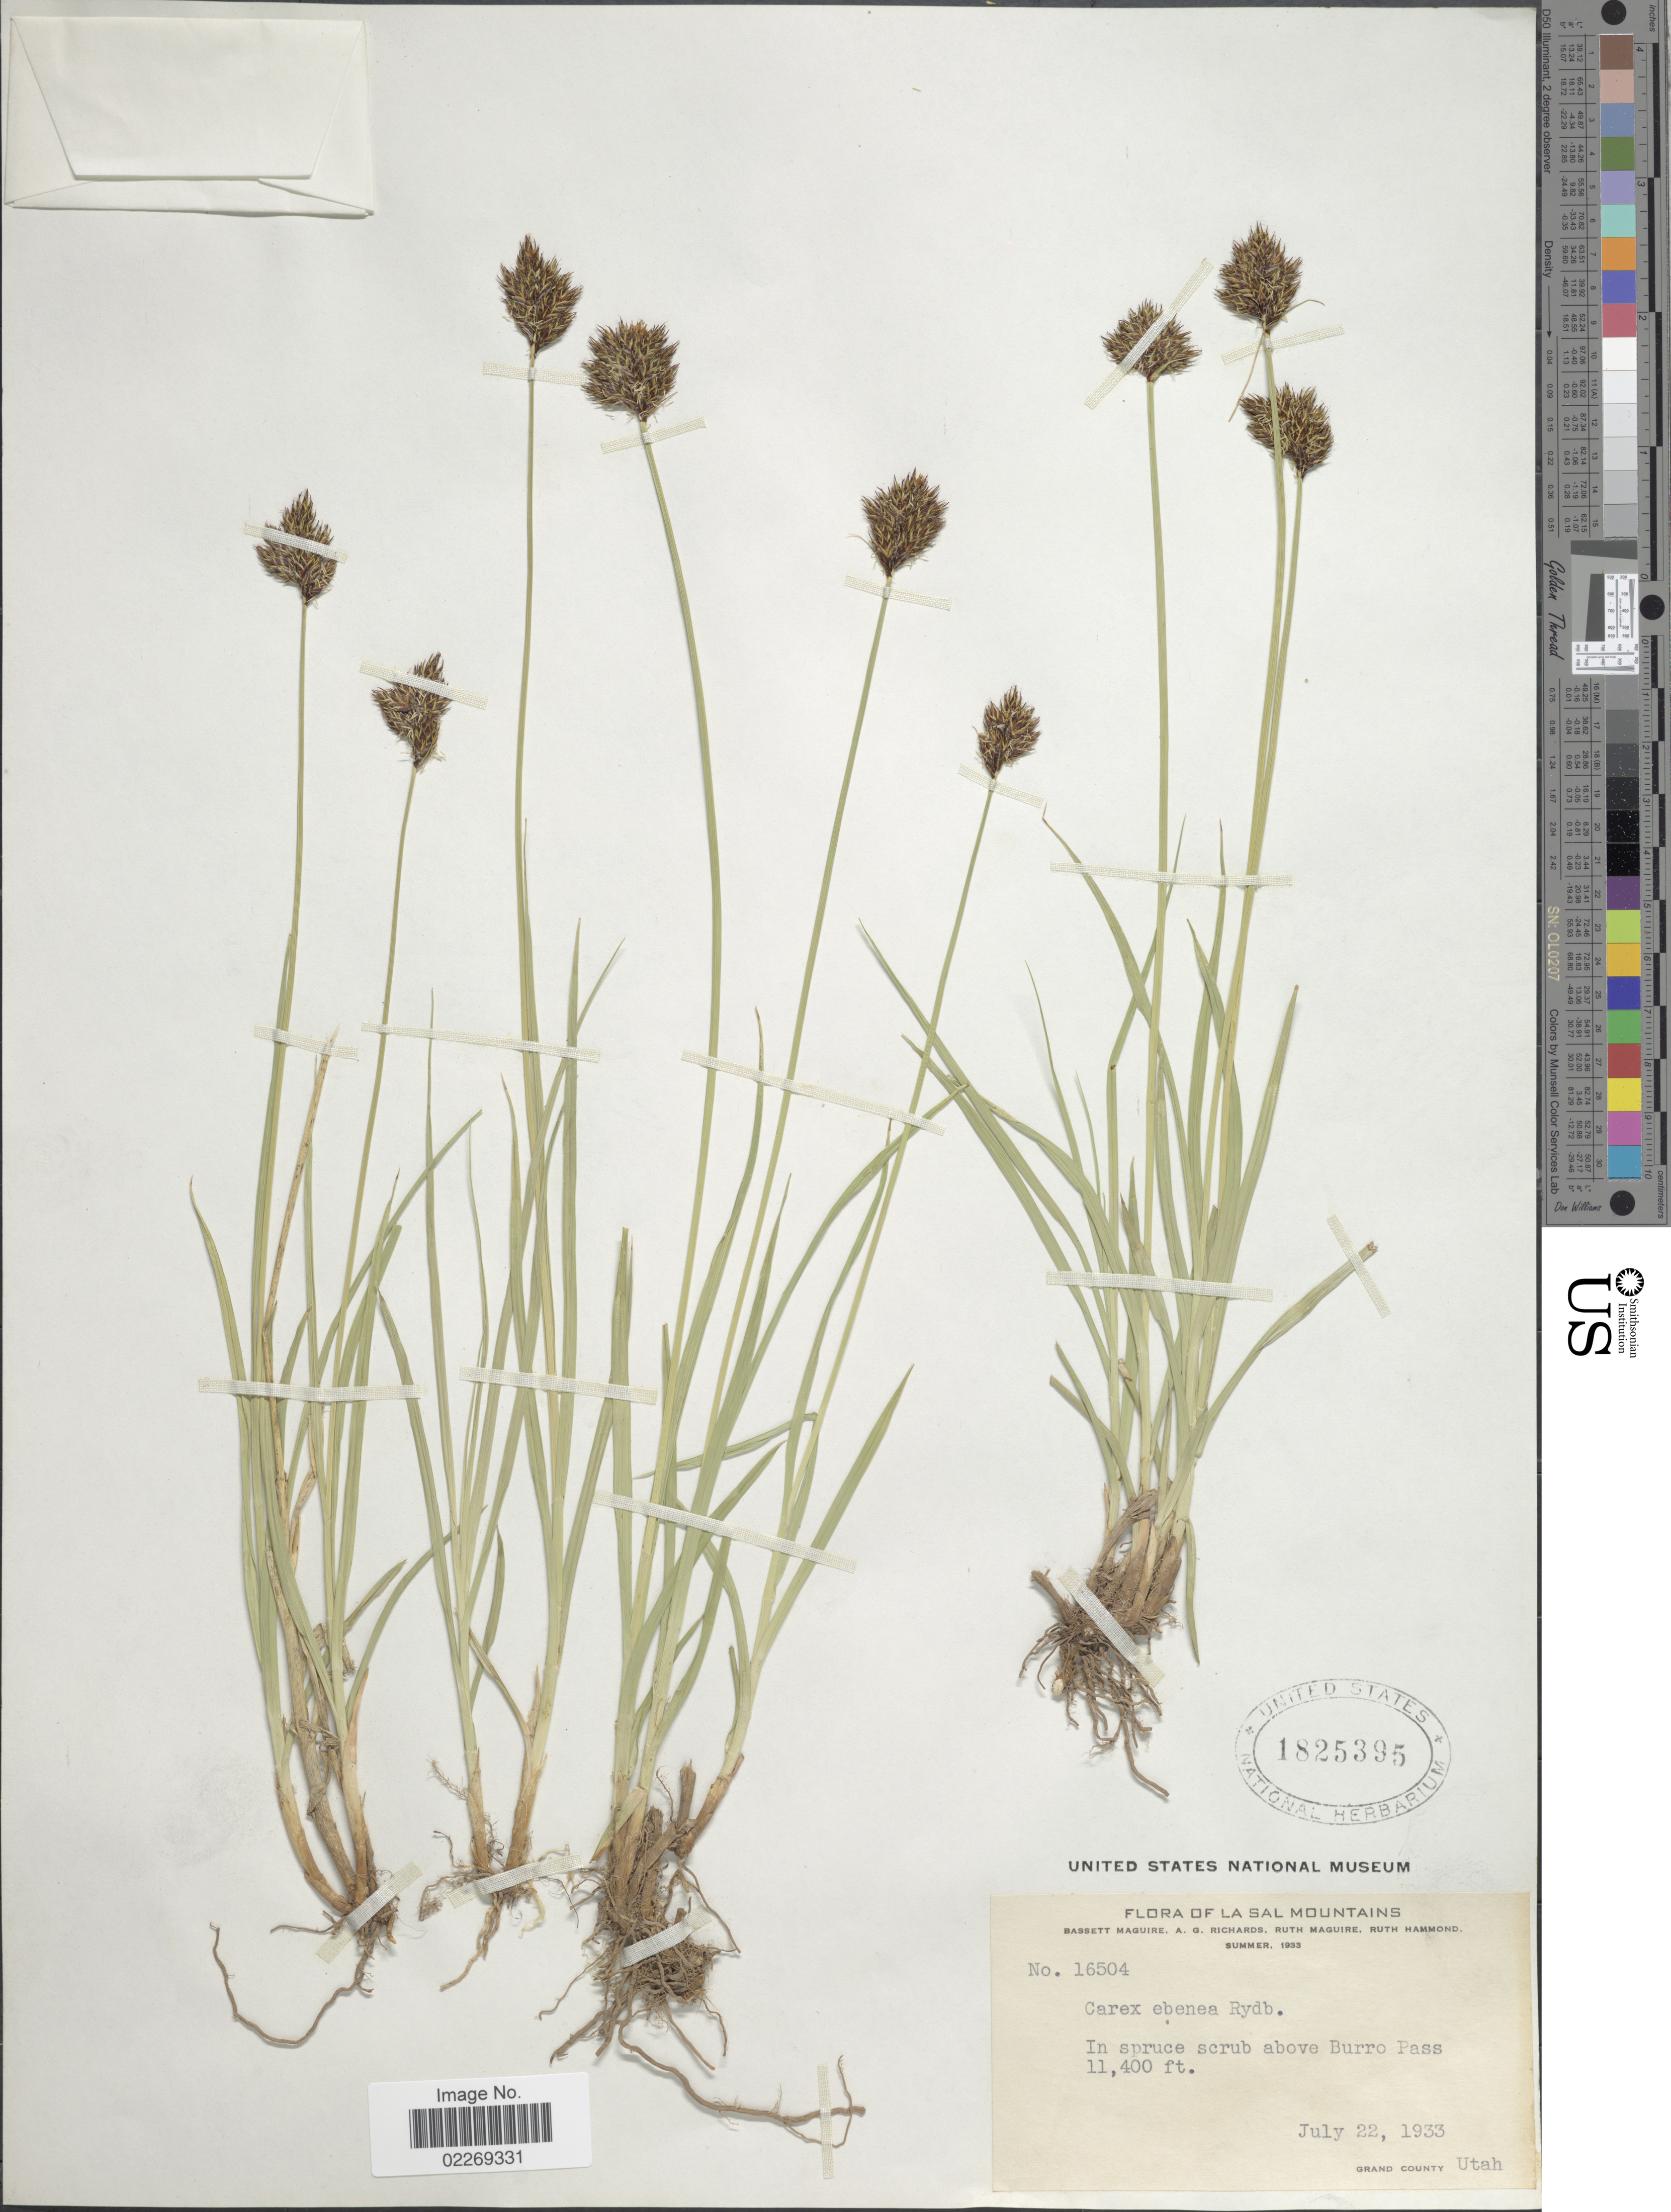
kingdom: Plantae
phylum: Tracheophyta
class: Liliopsida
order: Poales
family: Cyperaceae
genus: Carex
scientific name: Carex ebenea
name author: Rydb.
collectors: B. Maguire, A. Richards, R. R. Maguire & R. Hammond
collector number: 16504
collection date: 1933-07-22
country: United States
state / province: Utah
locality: La Sal Mountains. In spruce scrub above Burro Pass. Grand County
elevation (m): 3475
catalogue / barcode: US 1825395